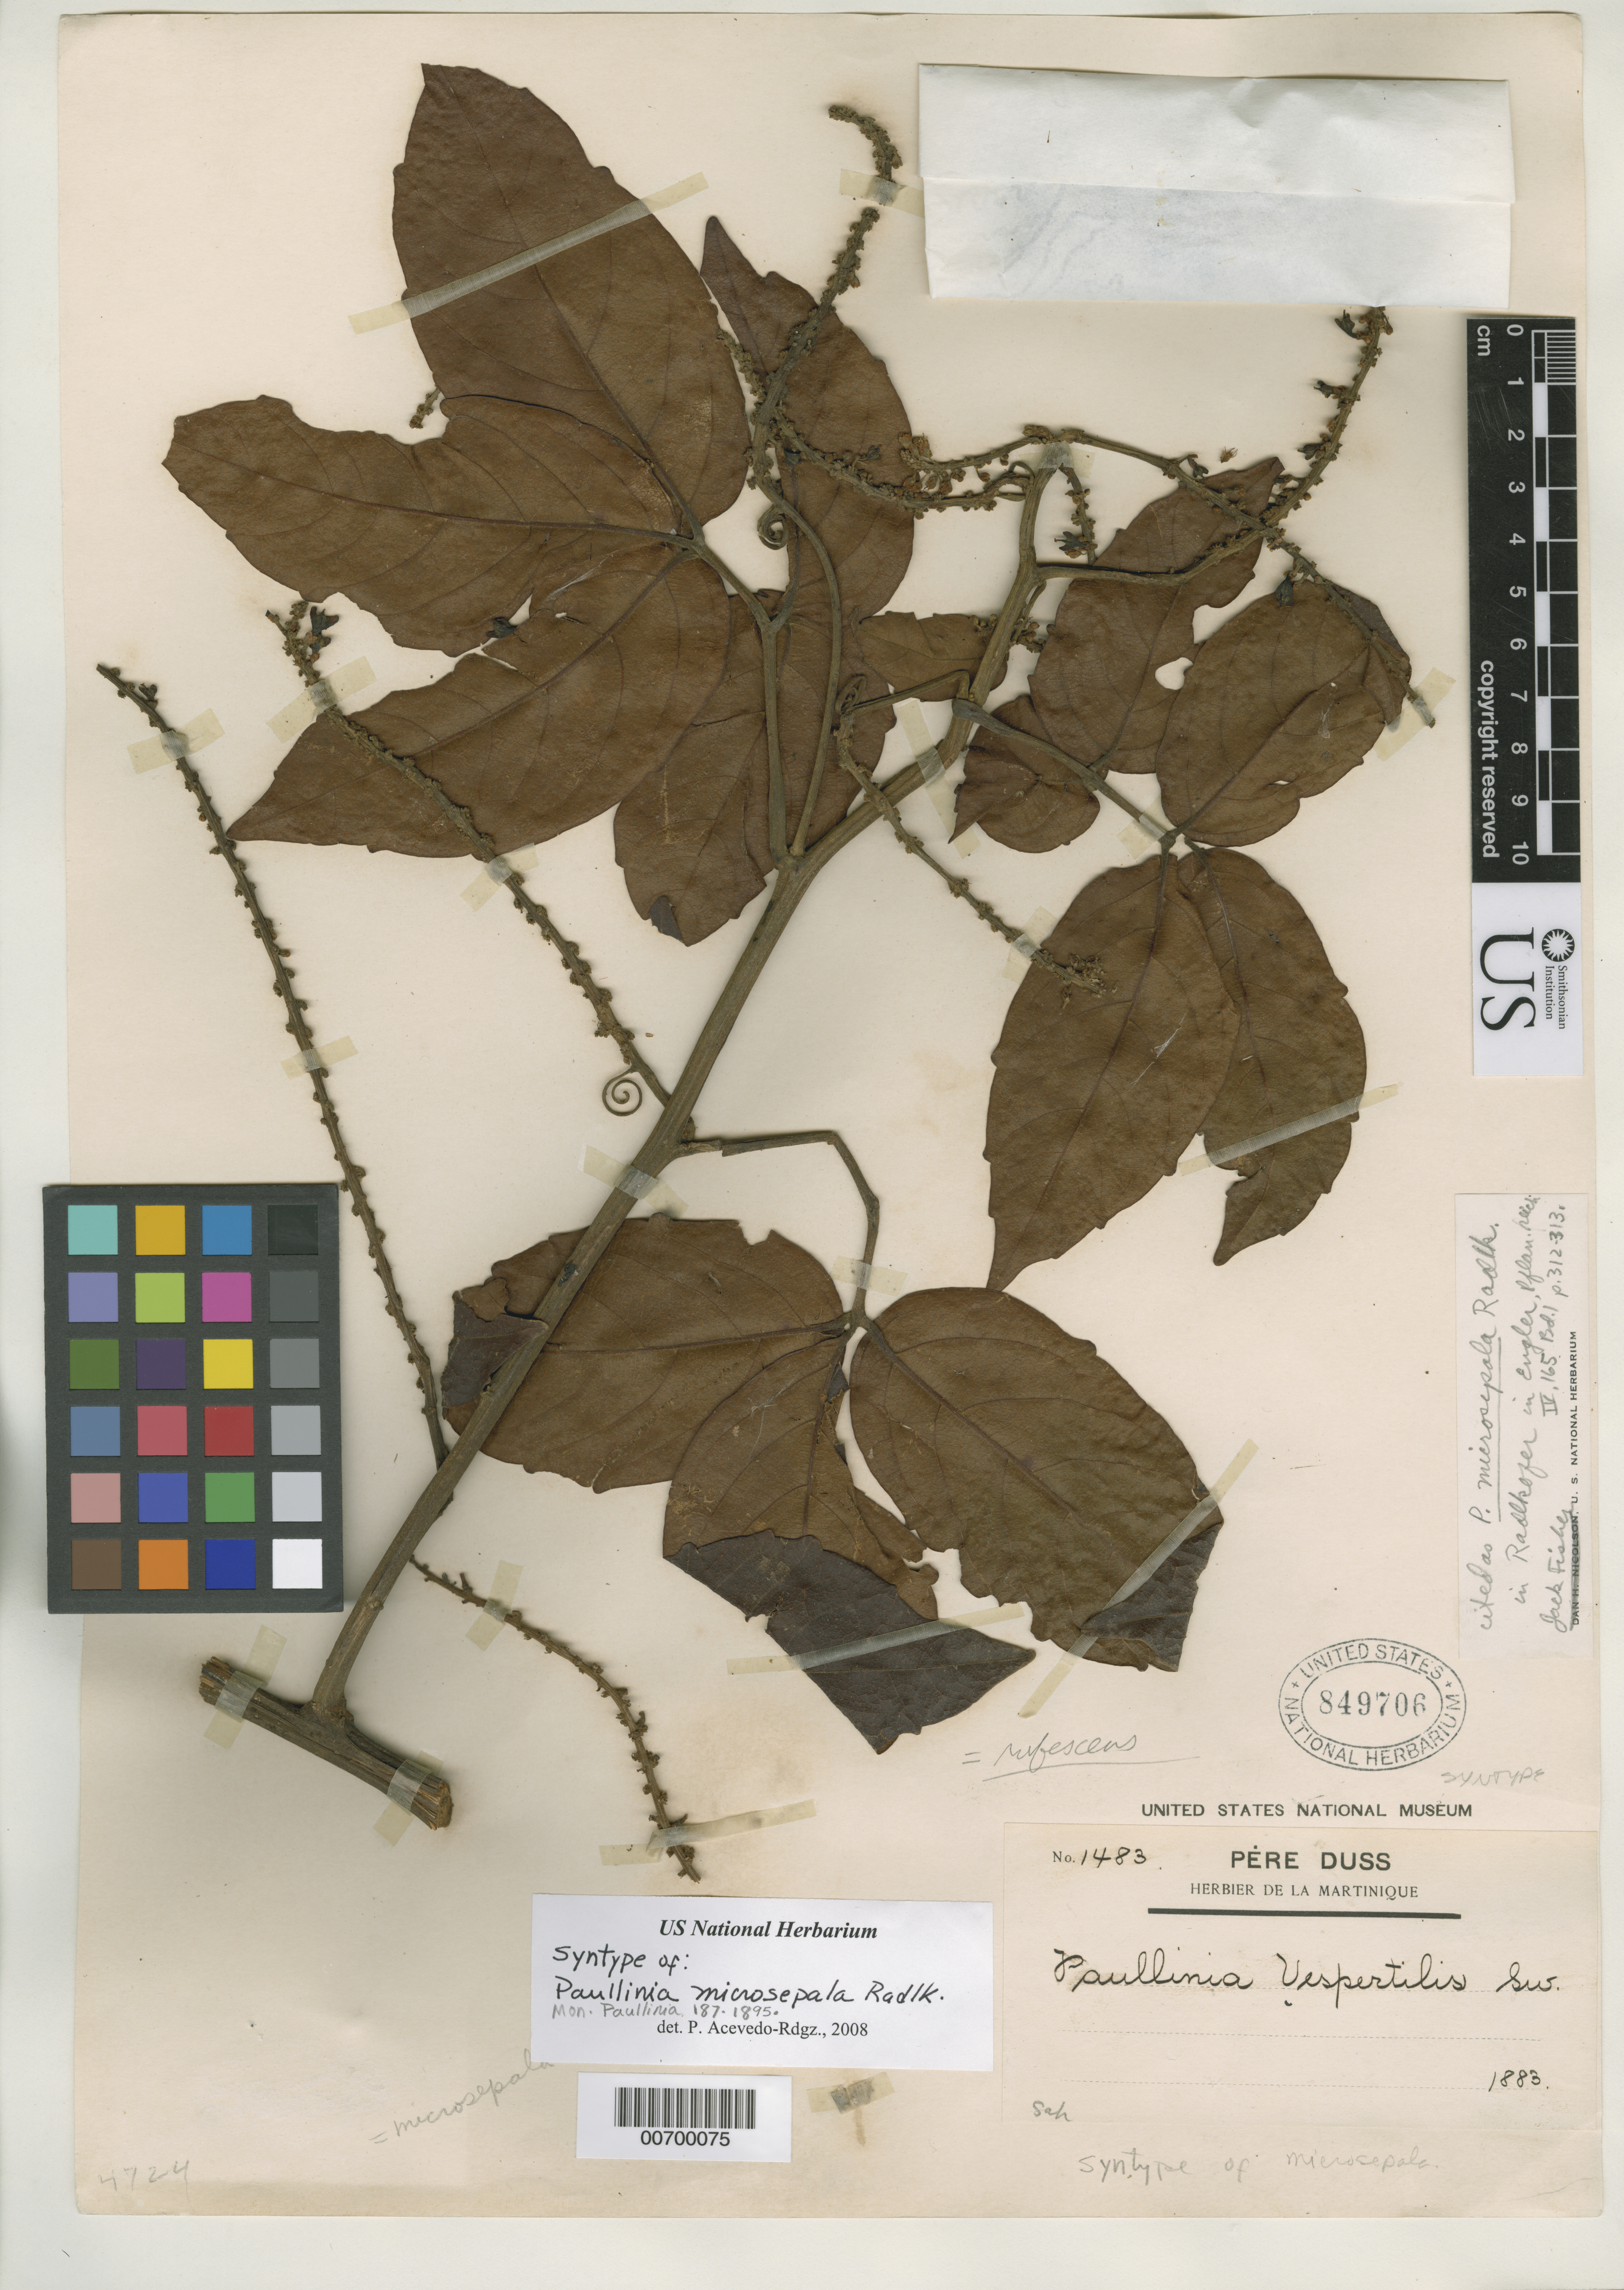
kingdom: Plantae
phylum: Tracheophyta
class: Magnoliopsida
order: Sapindales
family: Sapindaceae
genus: Paullinia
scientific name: Paullinia microsepala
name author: Radlk.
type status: Syntype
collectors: Père Duss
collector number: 1483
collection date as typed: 1883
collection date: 1883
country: Martinique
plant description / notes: Based on Paullinia sphaerocarpa sensu Griseb. (non Rich.) in Fl. Brit. W. Ind. Isl.; Protologue cites "a. [anno?] 1890", whereas date on this specimen is 1883.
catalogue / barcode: US 849706